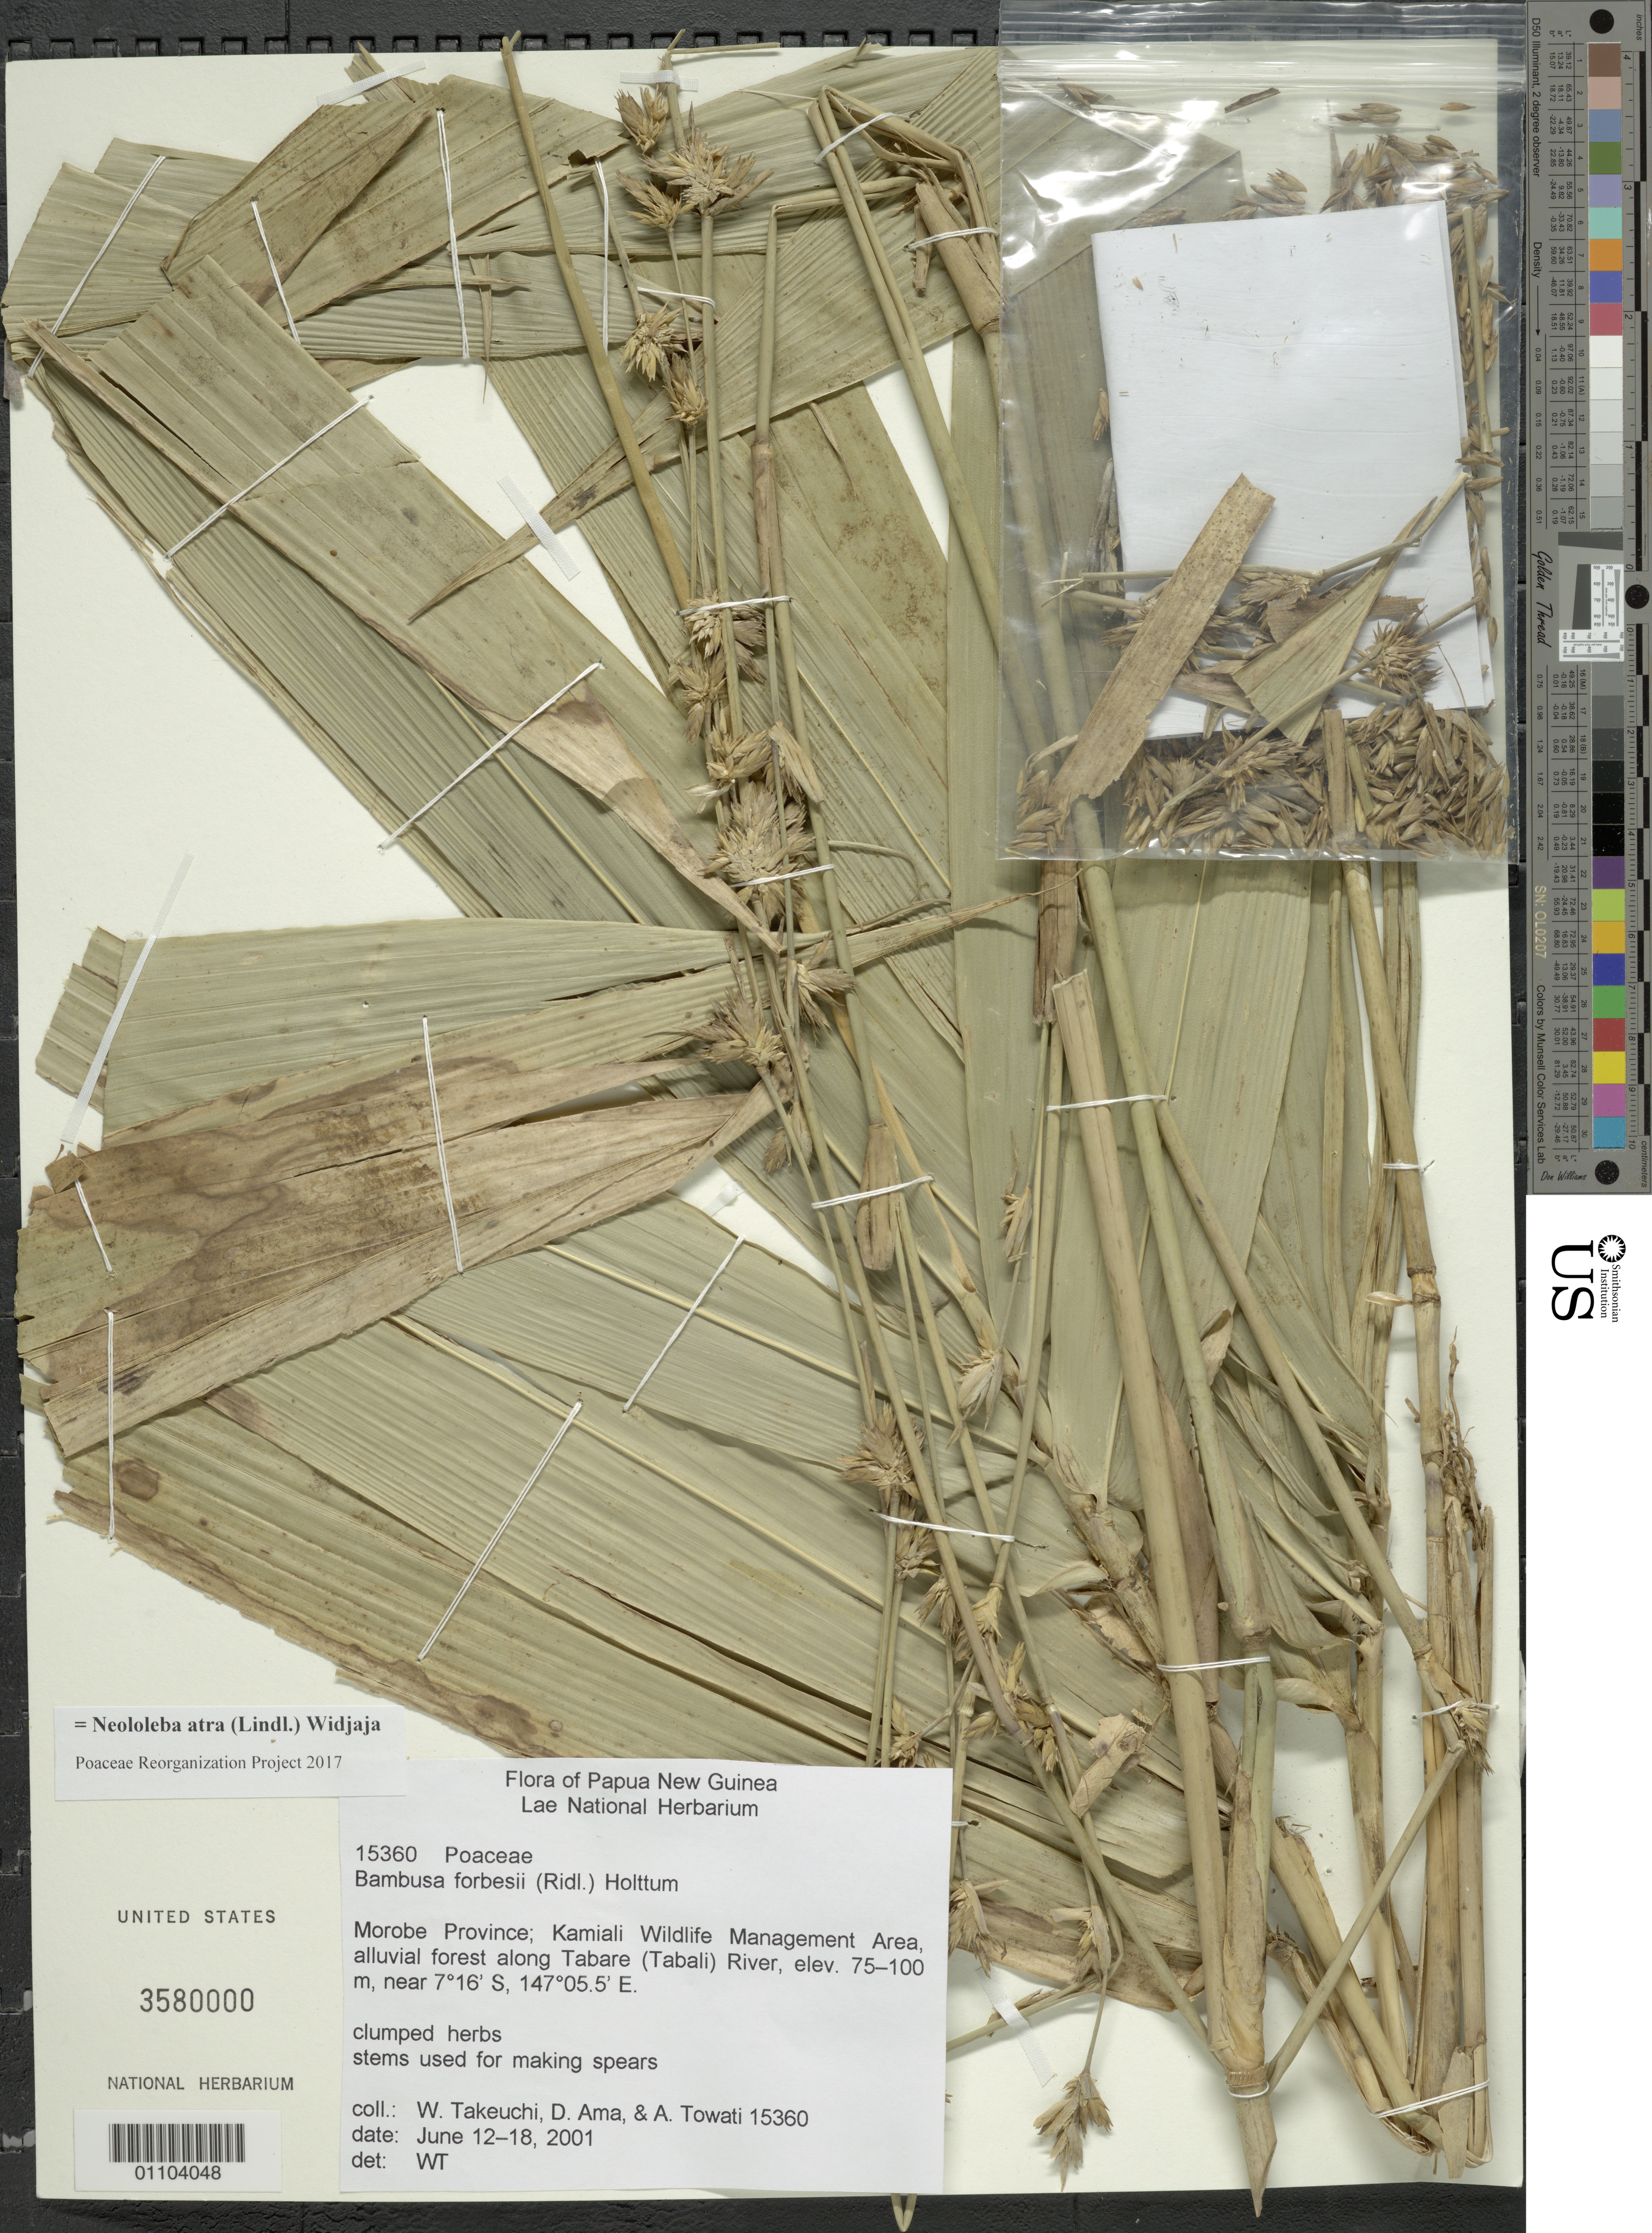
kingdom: Plantae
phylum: Tracheophyta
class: Liliopsida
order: Poales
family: Poaceae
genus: Neololeba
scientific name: Neololeba atra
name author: (Lindl.) Widjaja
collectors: W. N. Takeuchi, D. Ama & A. Towati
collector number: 15360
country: Papua New Guinea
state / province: Morobe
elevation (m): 75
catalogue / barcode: US 3580000